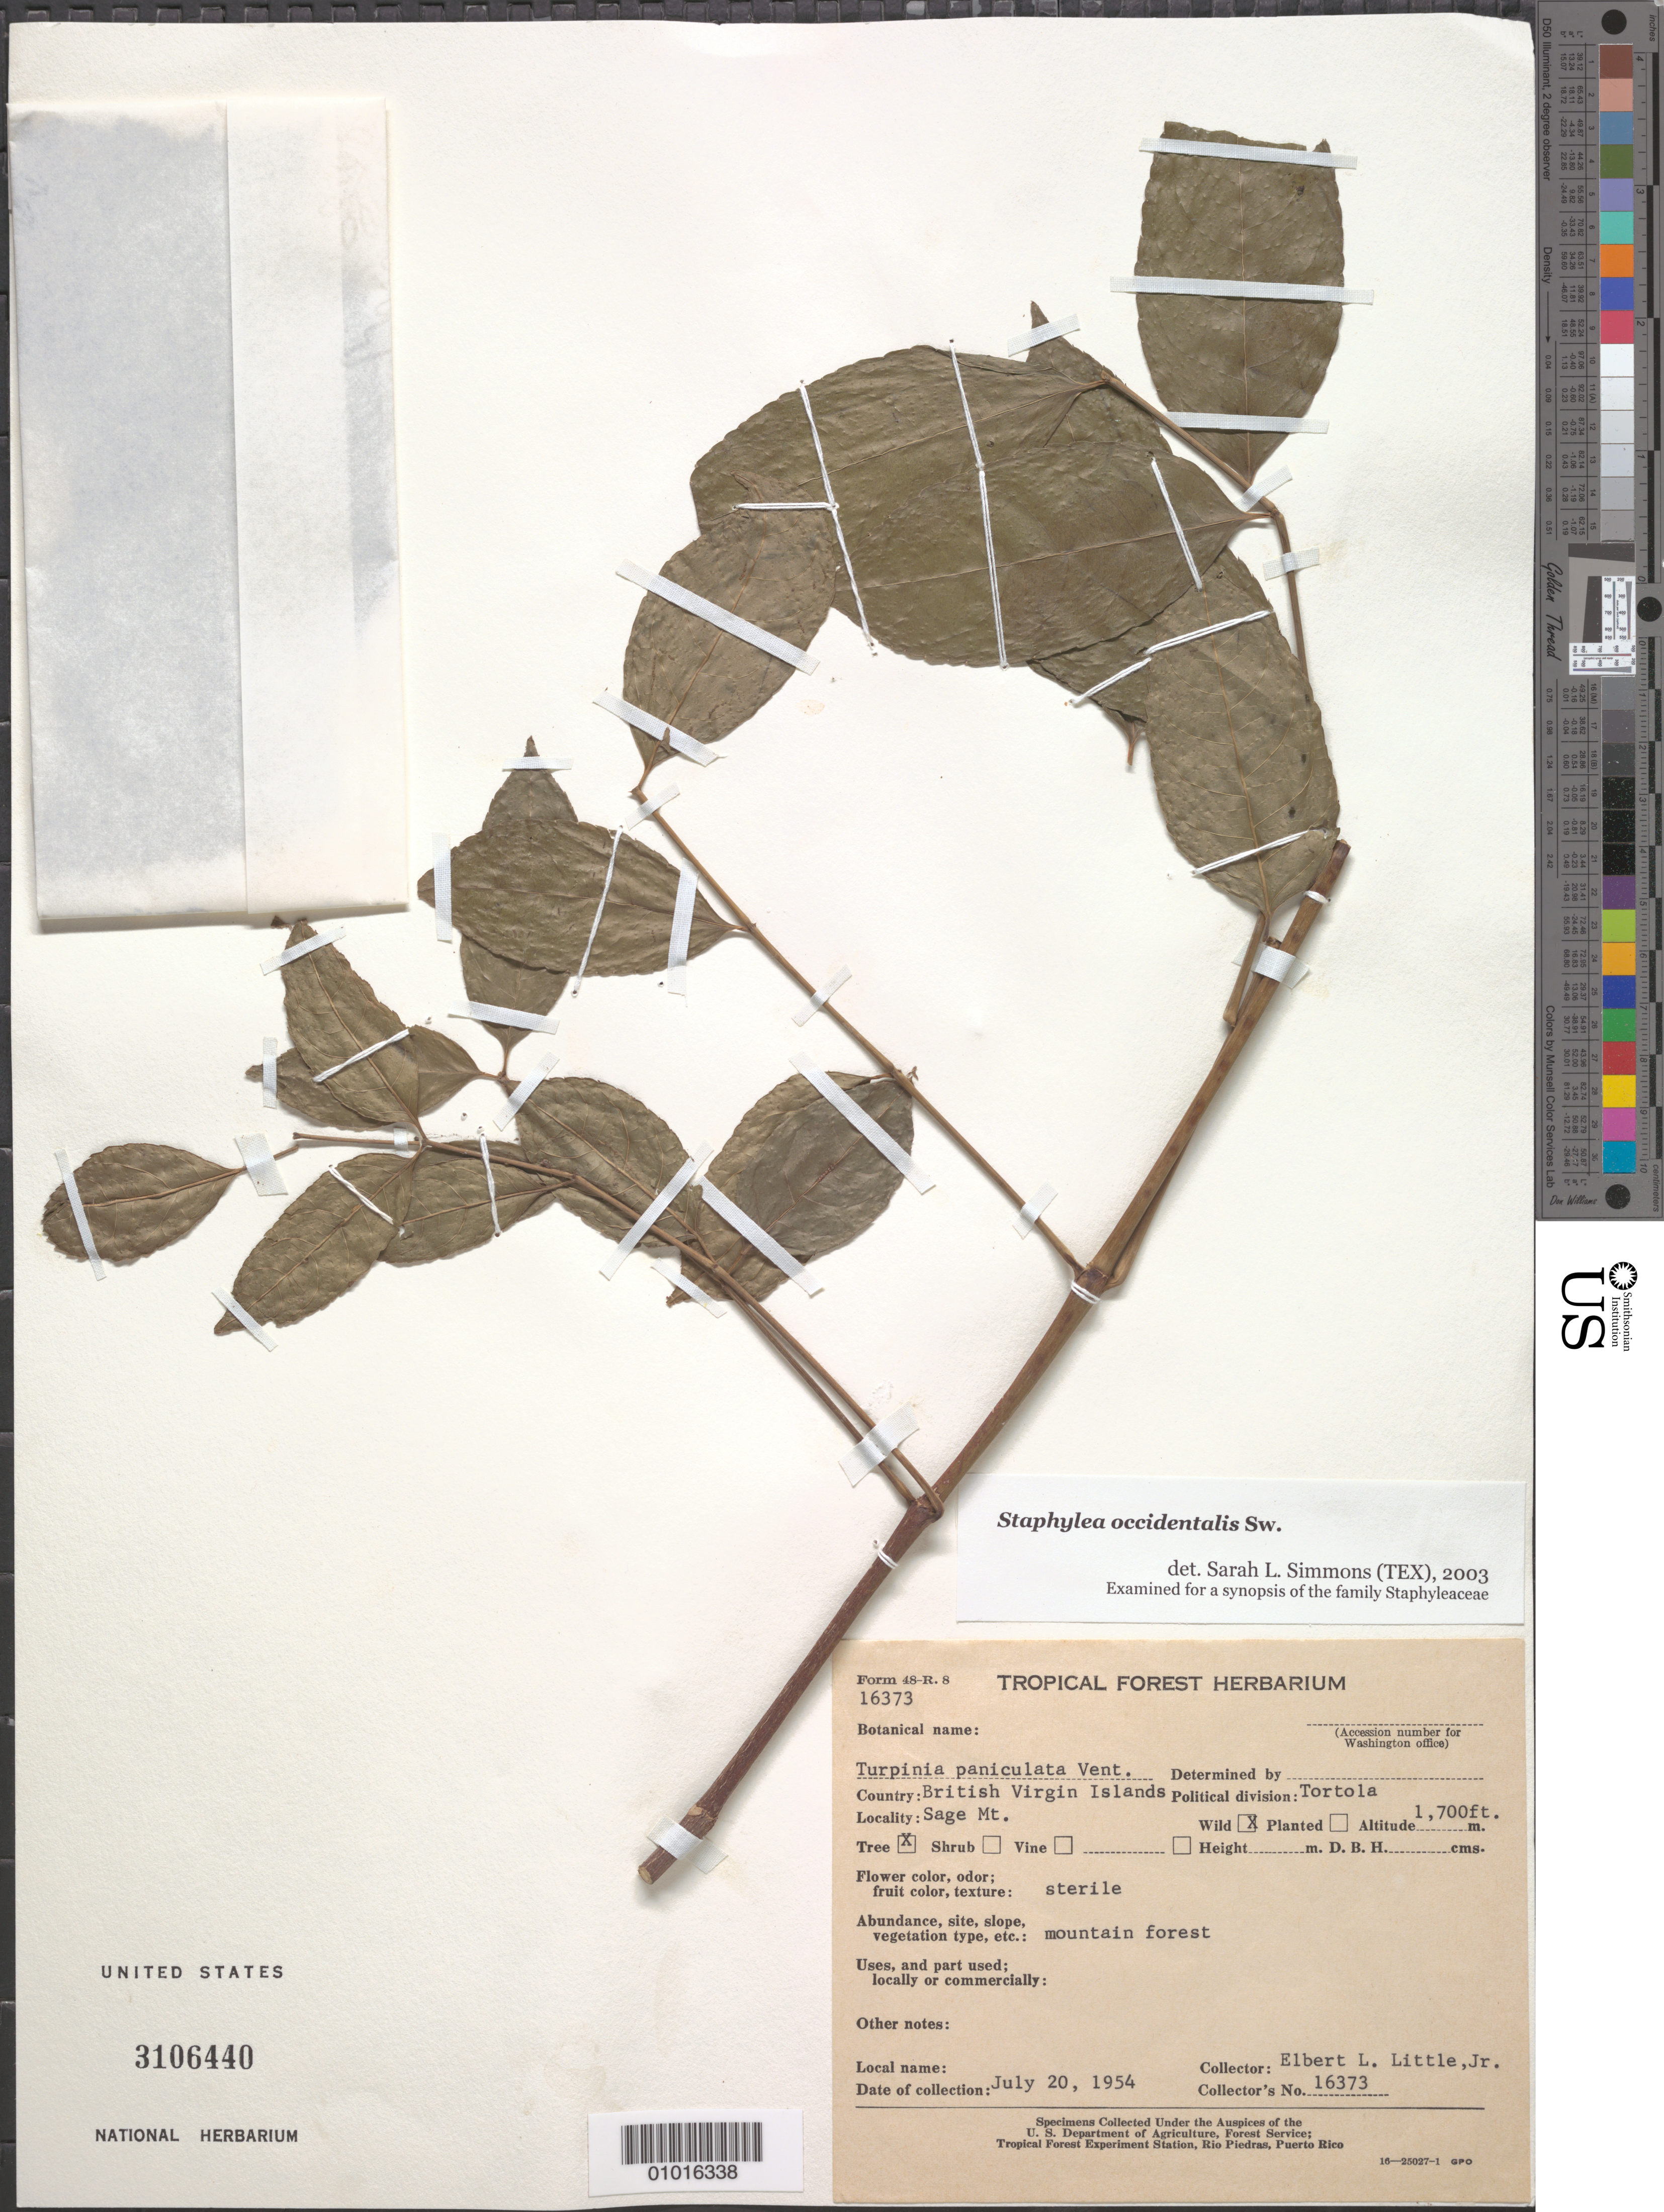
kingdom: Plantae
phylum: Tracheophyta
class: Magnoliopsida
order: Crossosomatales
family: Staphyleaceae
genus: Staphylea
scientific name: Staphylea occidentalis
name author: Sw.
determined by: Simmons, S. L.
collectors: E. L. Little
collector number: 16373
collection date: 1954-07-20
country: British Virgin Islands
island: Tortola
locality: Sage Mt.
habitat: Mountain forest.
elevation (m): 518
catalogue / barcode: US 3106440